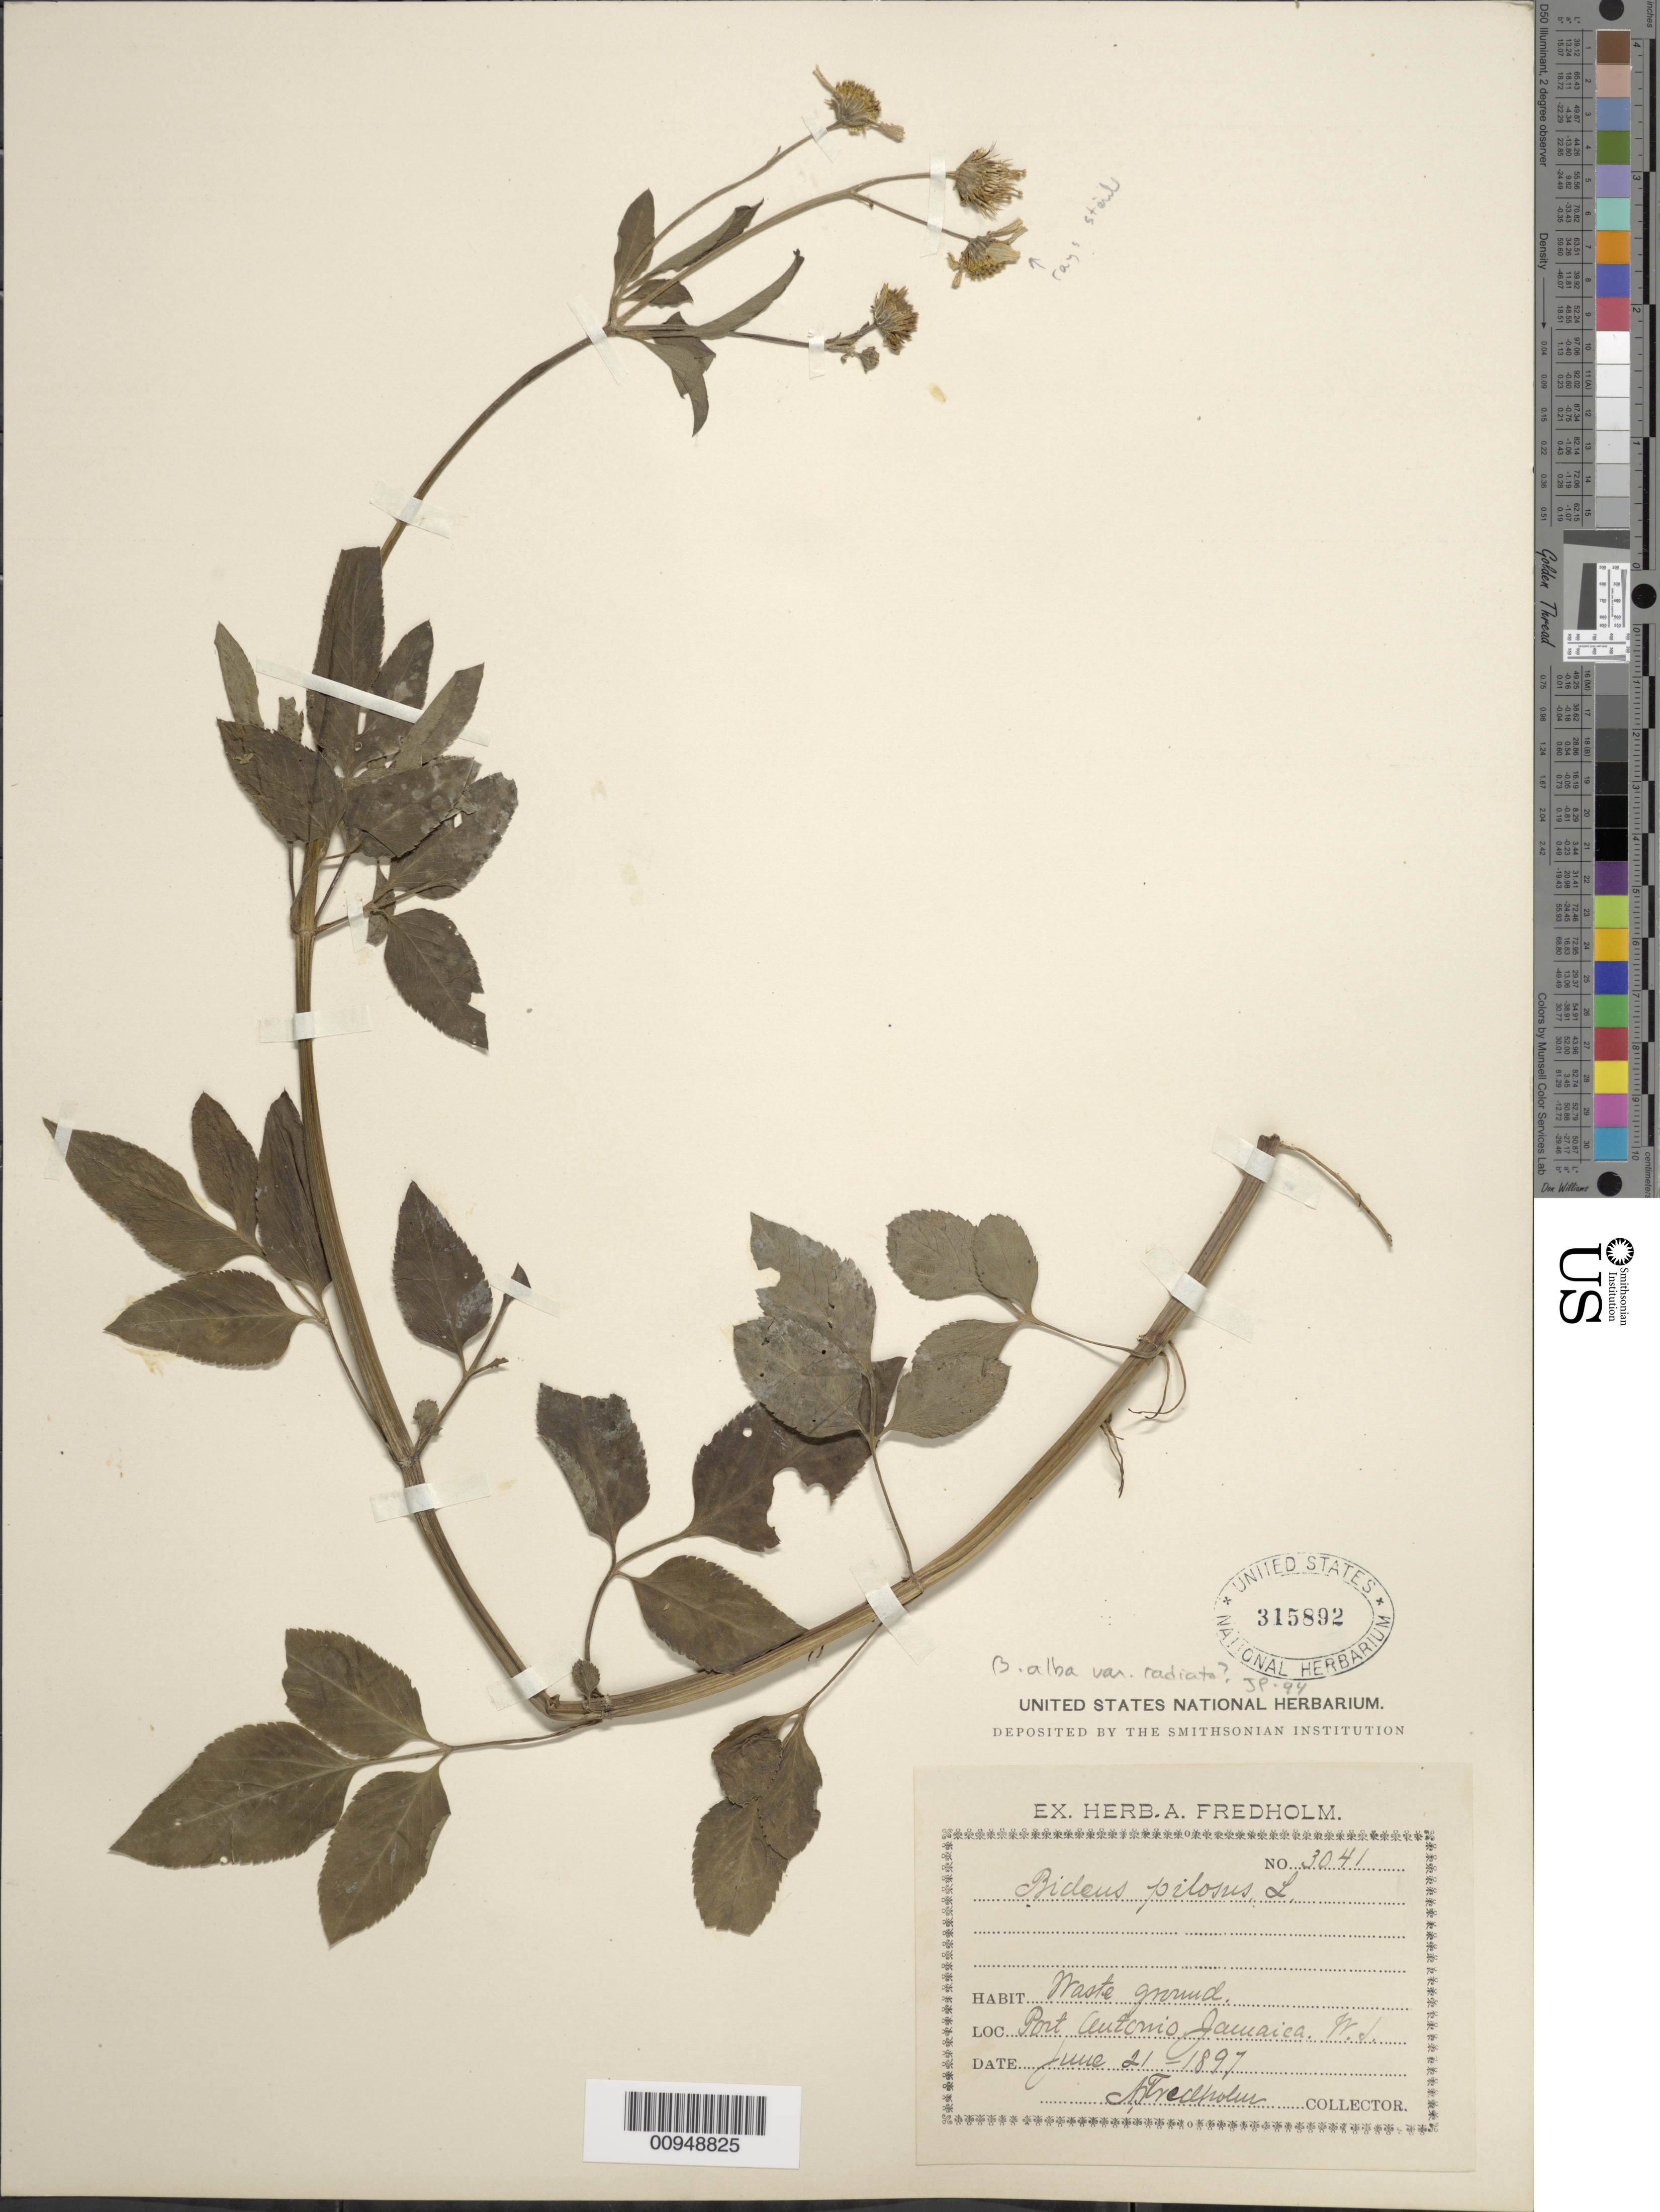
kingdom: Plantae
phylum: Tracheophyta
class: Magnoliopsida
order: Asterales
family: Asteraceae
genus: Bidens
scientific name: Bidens alba var. radiata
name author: (Sch. Bip.) R.E. Ballard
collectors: A. Fredholm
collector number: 3041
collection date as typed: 21 Jun 1897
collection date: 1897-06-21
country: Jamaica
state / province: Portland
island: Jamaica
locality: Port Antonio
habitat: Waste ground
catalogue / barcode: US 315892